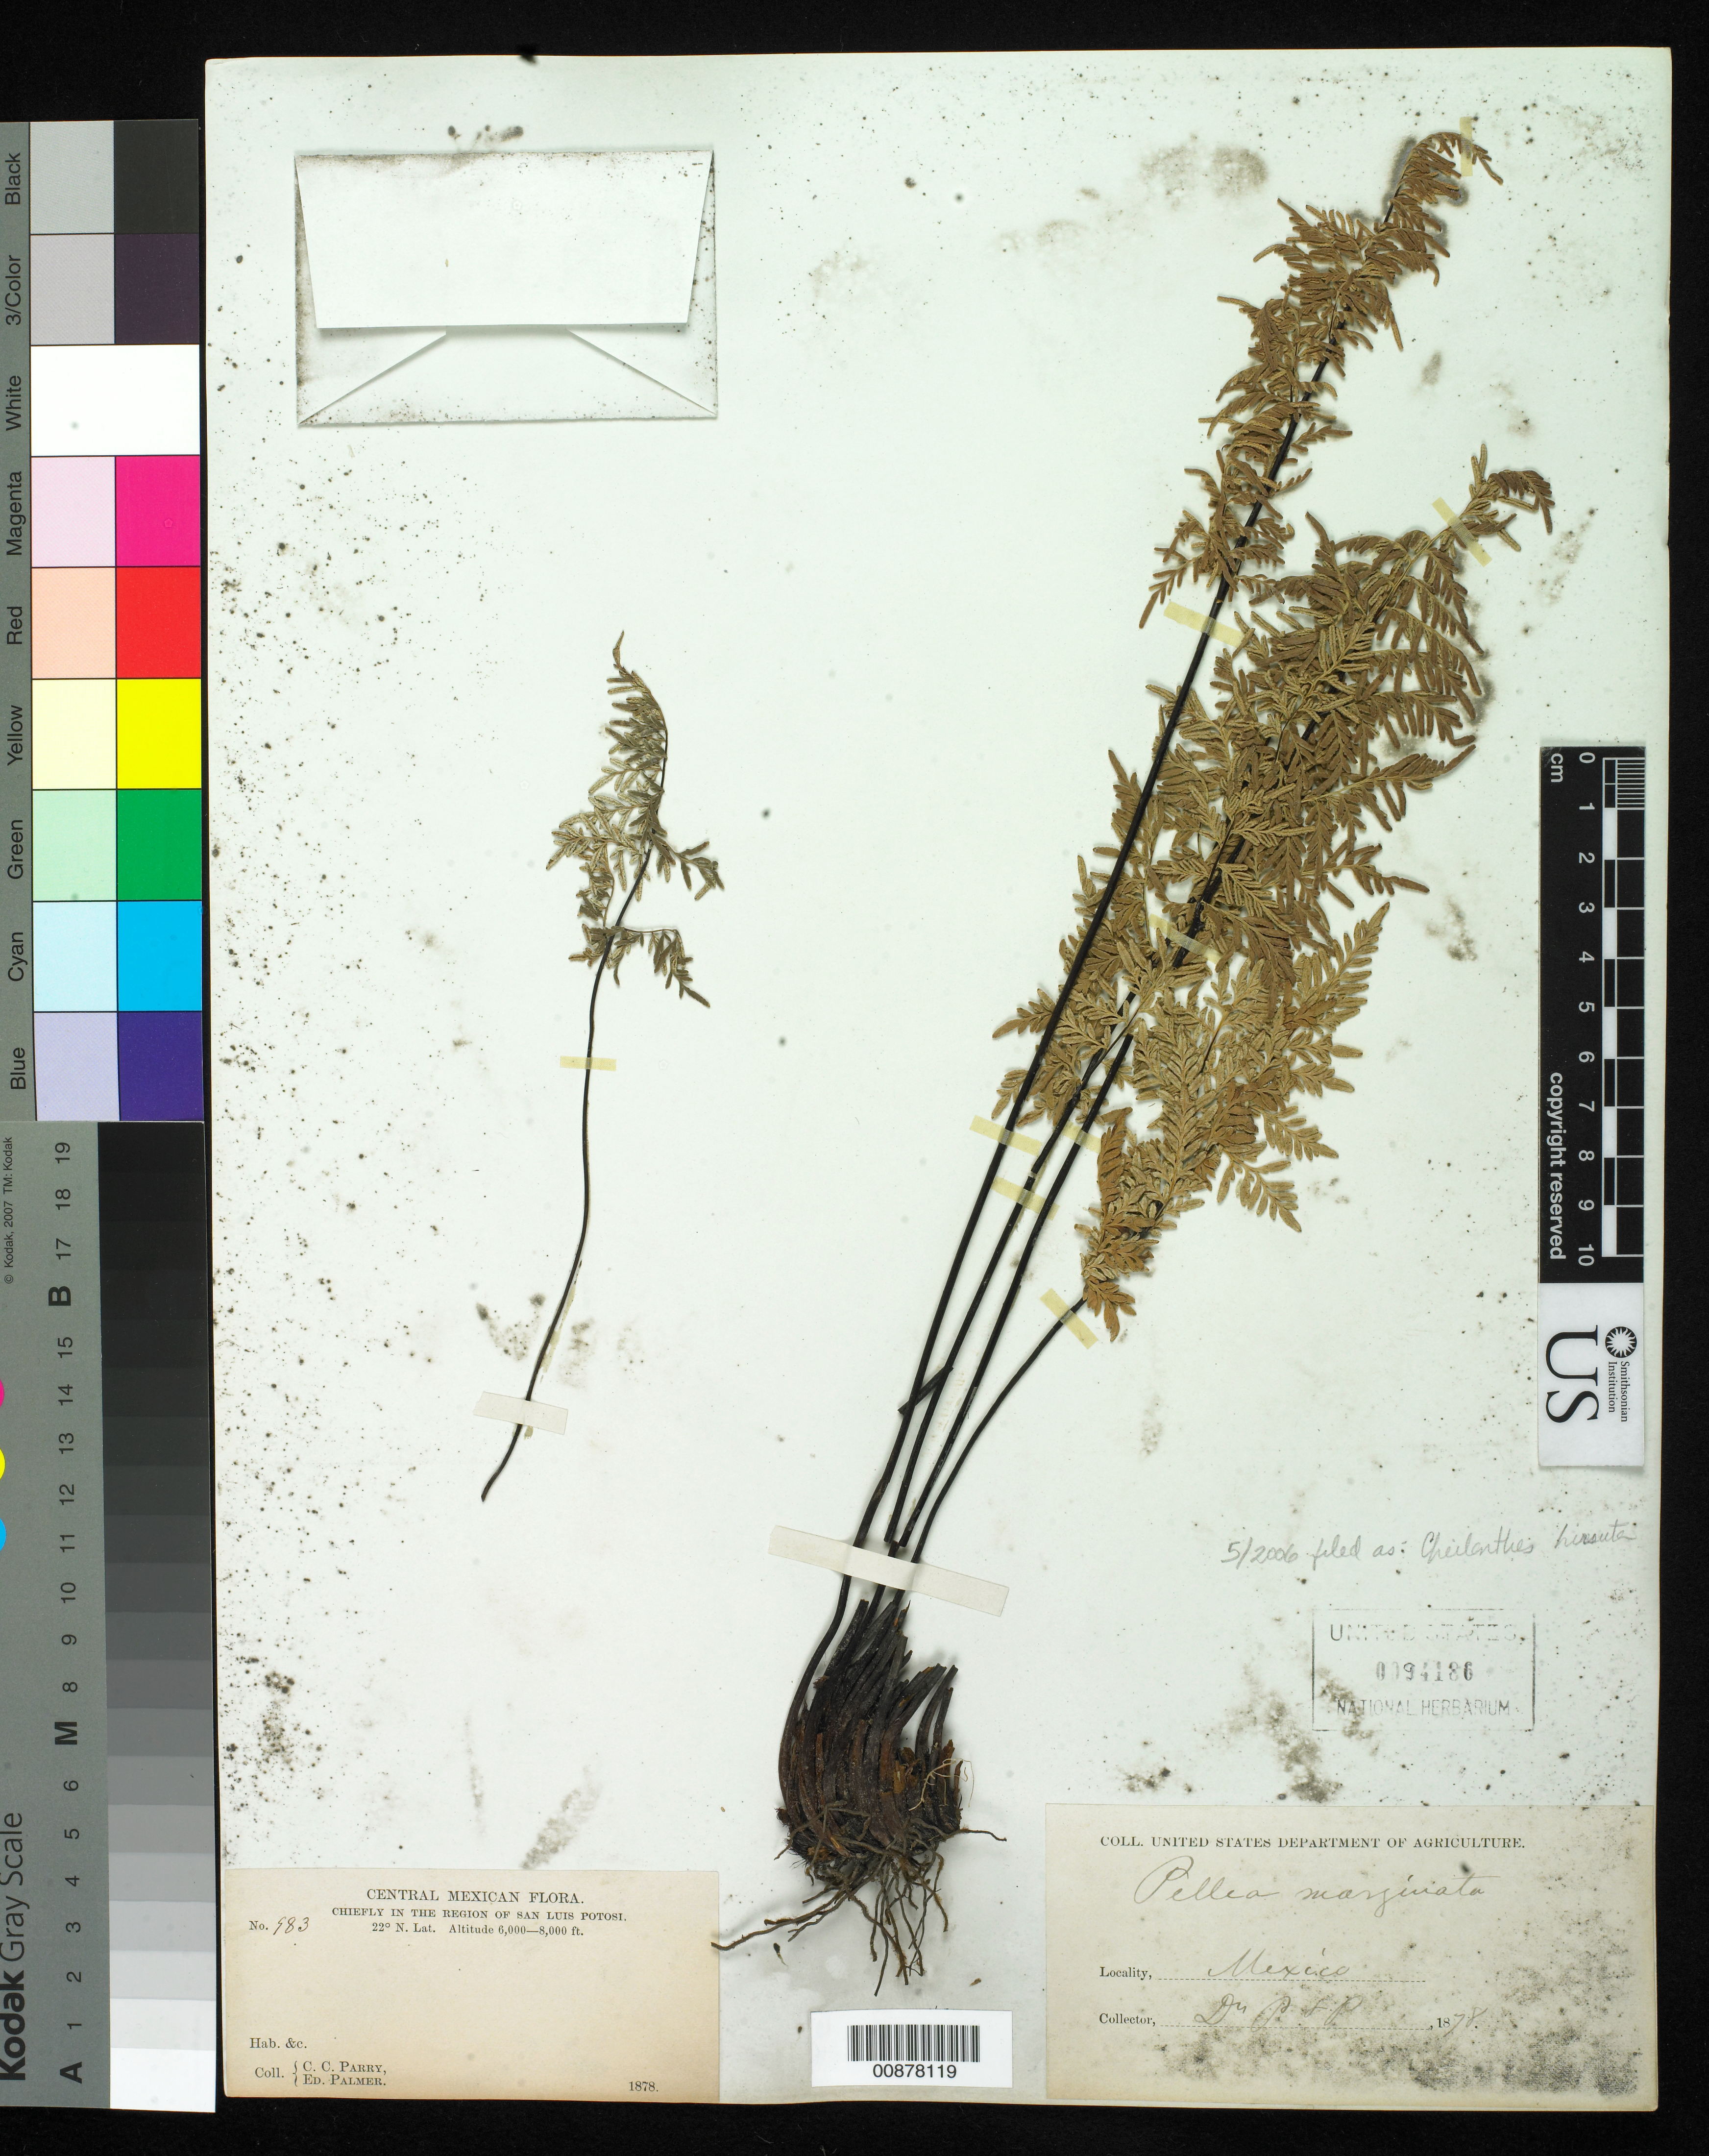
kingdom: Plantae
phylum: Tracheophyta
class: Polypodiopsida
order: Polypodiales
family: Pteridaceae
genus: Gaga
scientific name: Gaga hirsuta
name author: (Link) Fay W. Li & Windham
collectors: C. C. Parry & E. Palmer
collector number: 983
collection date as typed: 1878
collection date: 1878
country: Mexico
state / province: San Luis Potosí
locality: Chiefly in the region of San Luis Potosí.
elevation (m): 1829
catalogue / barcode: US 94186